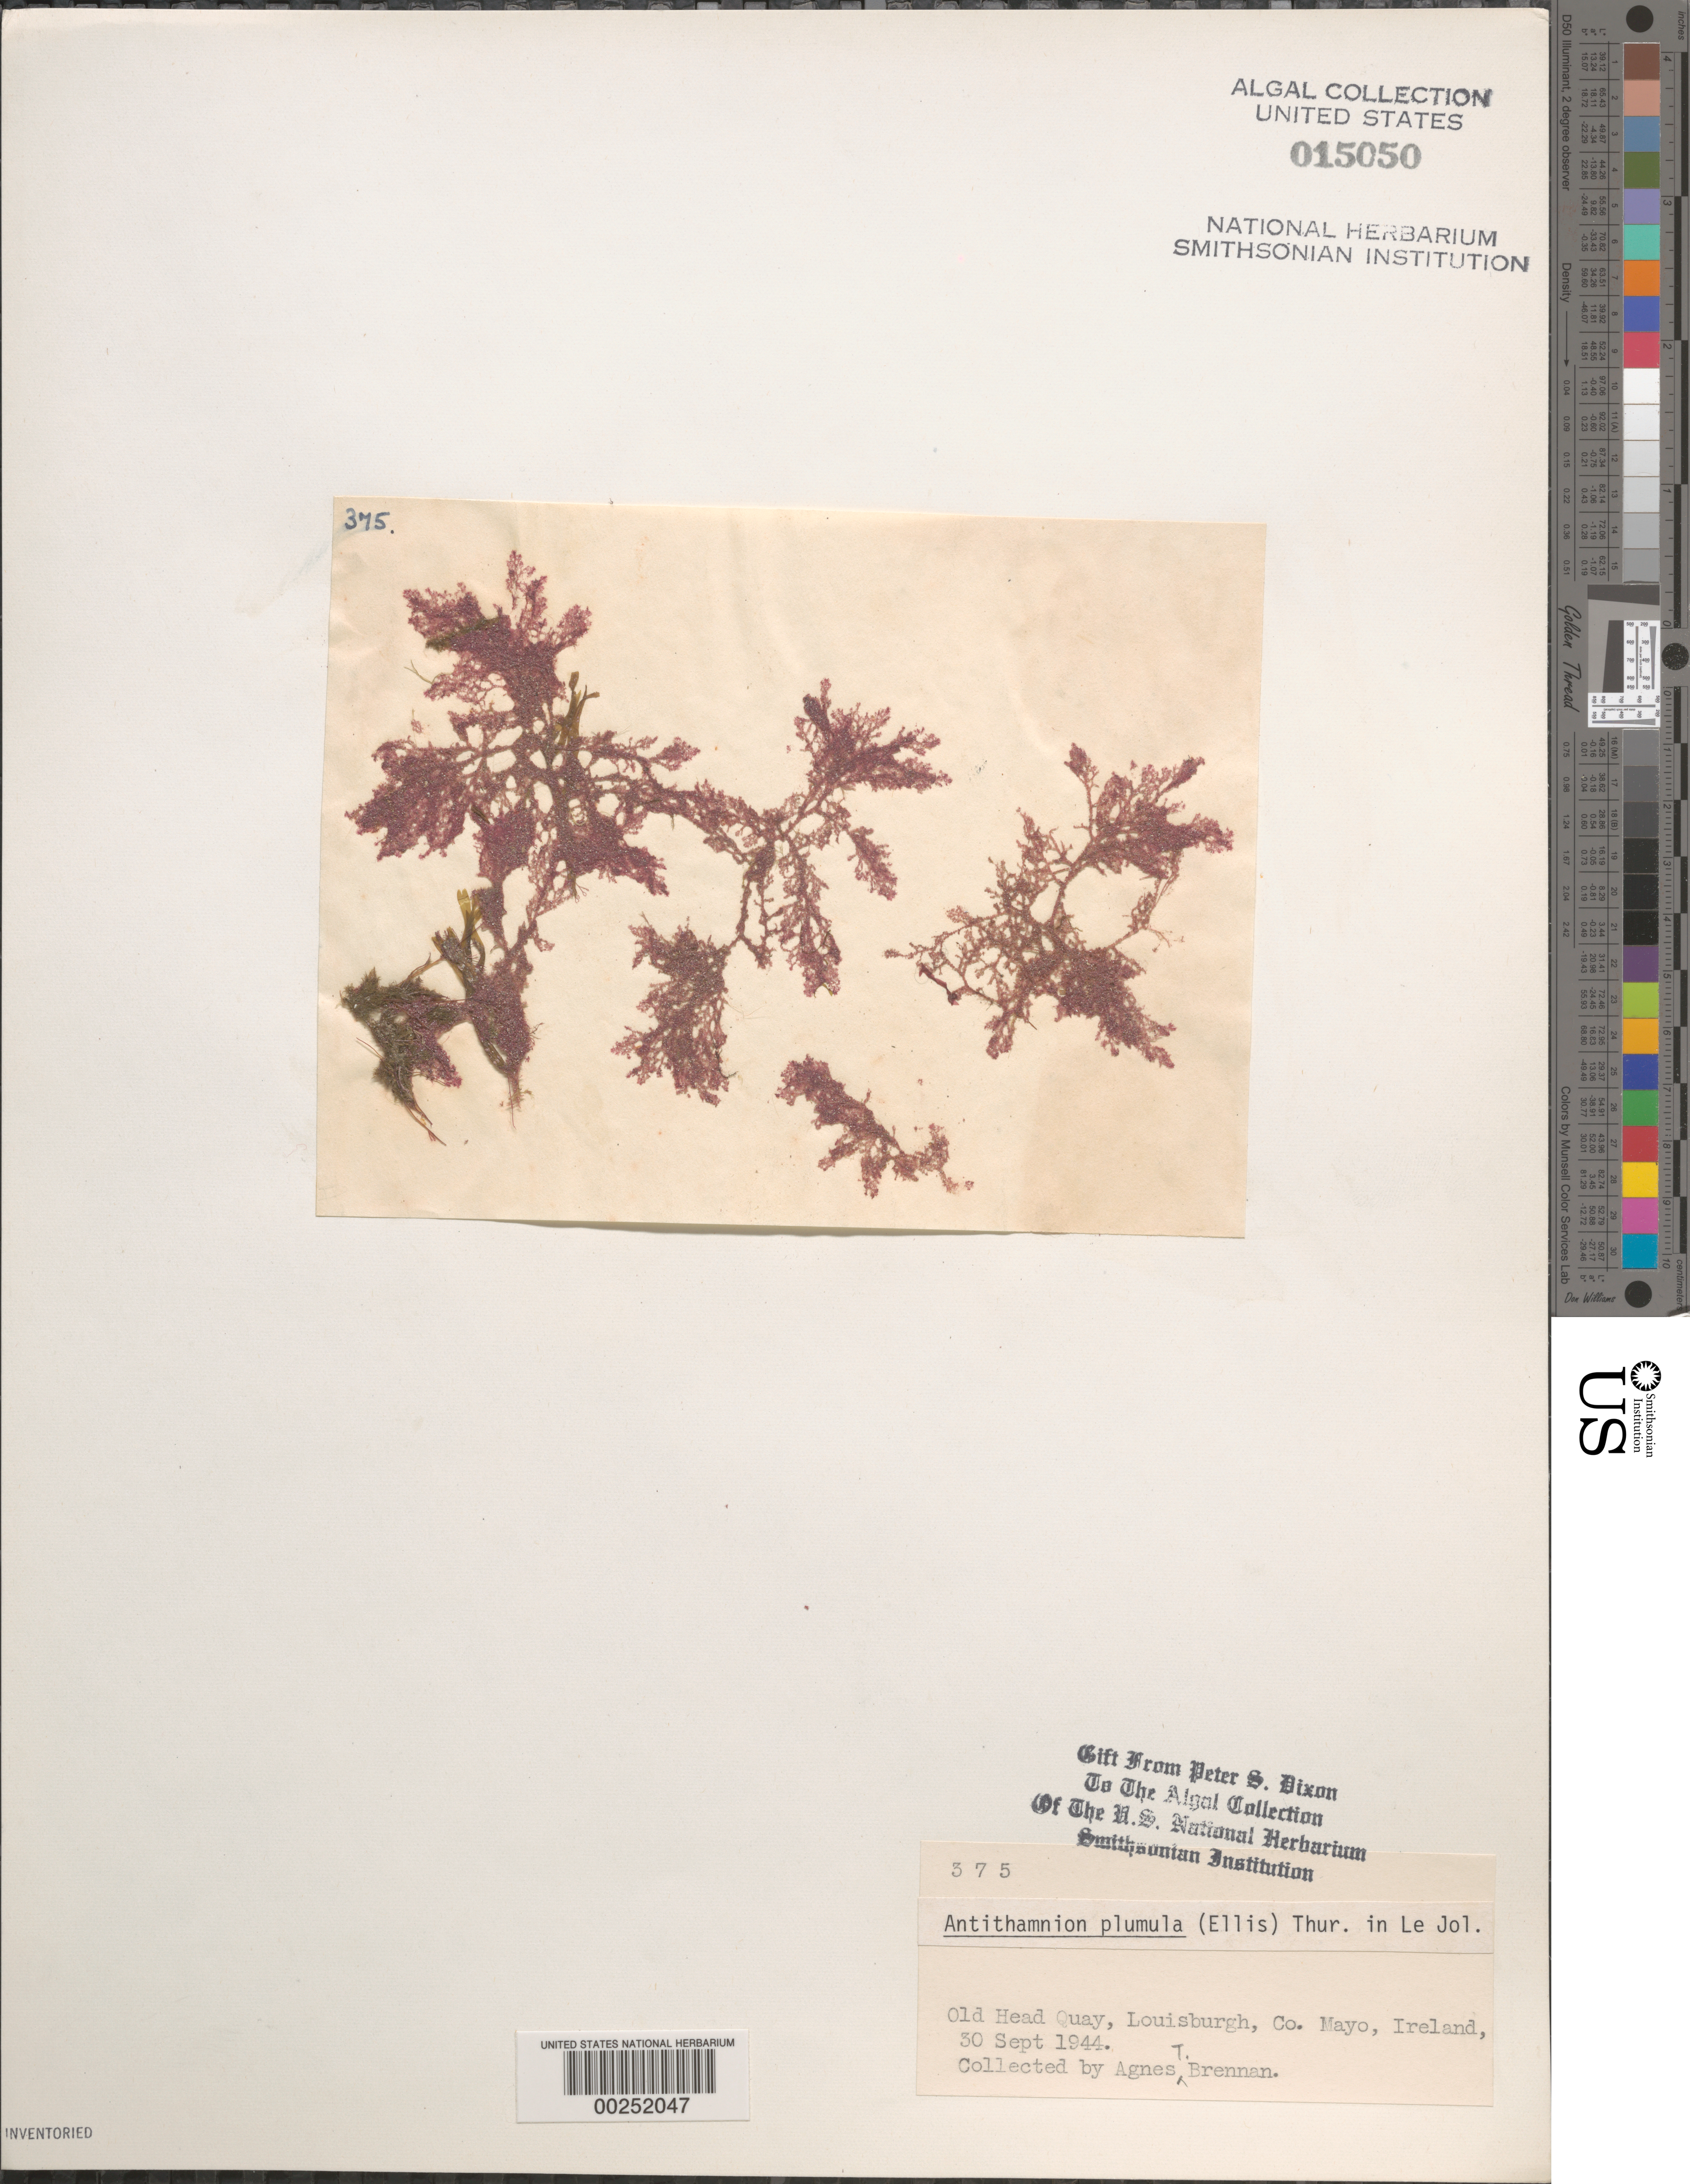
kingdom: Plantae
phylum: Rhodophyta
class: Florideophyceae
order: Ceramiales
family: Ceramiaceae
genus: Pterothamnion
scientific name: Pterothamnion plumula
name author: (J. Ellis) Näg.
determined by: Algae name updating Project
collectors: A. Brennan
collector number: PSD 375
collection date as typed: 30 Sep 1944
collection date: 1944-09-30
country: Ireland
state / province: Connaught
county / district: Mayo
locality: Old Head Quay, Louisburgh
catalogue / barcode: US 15050